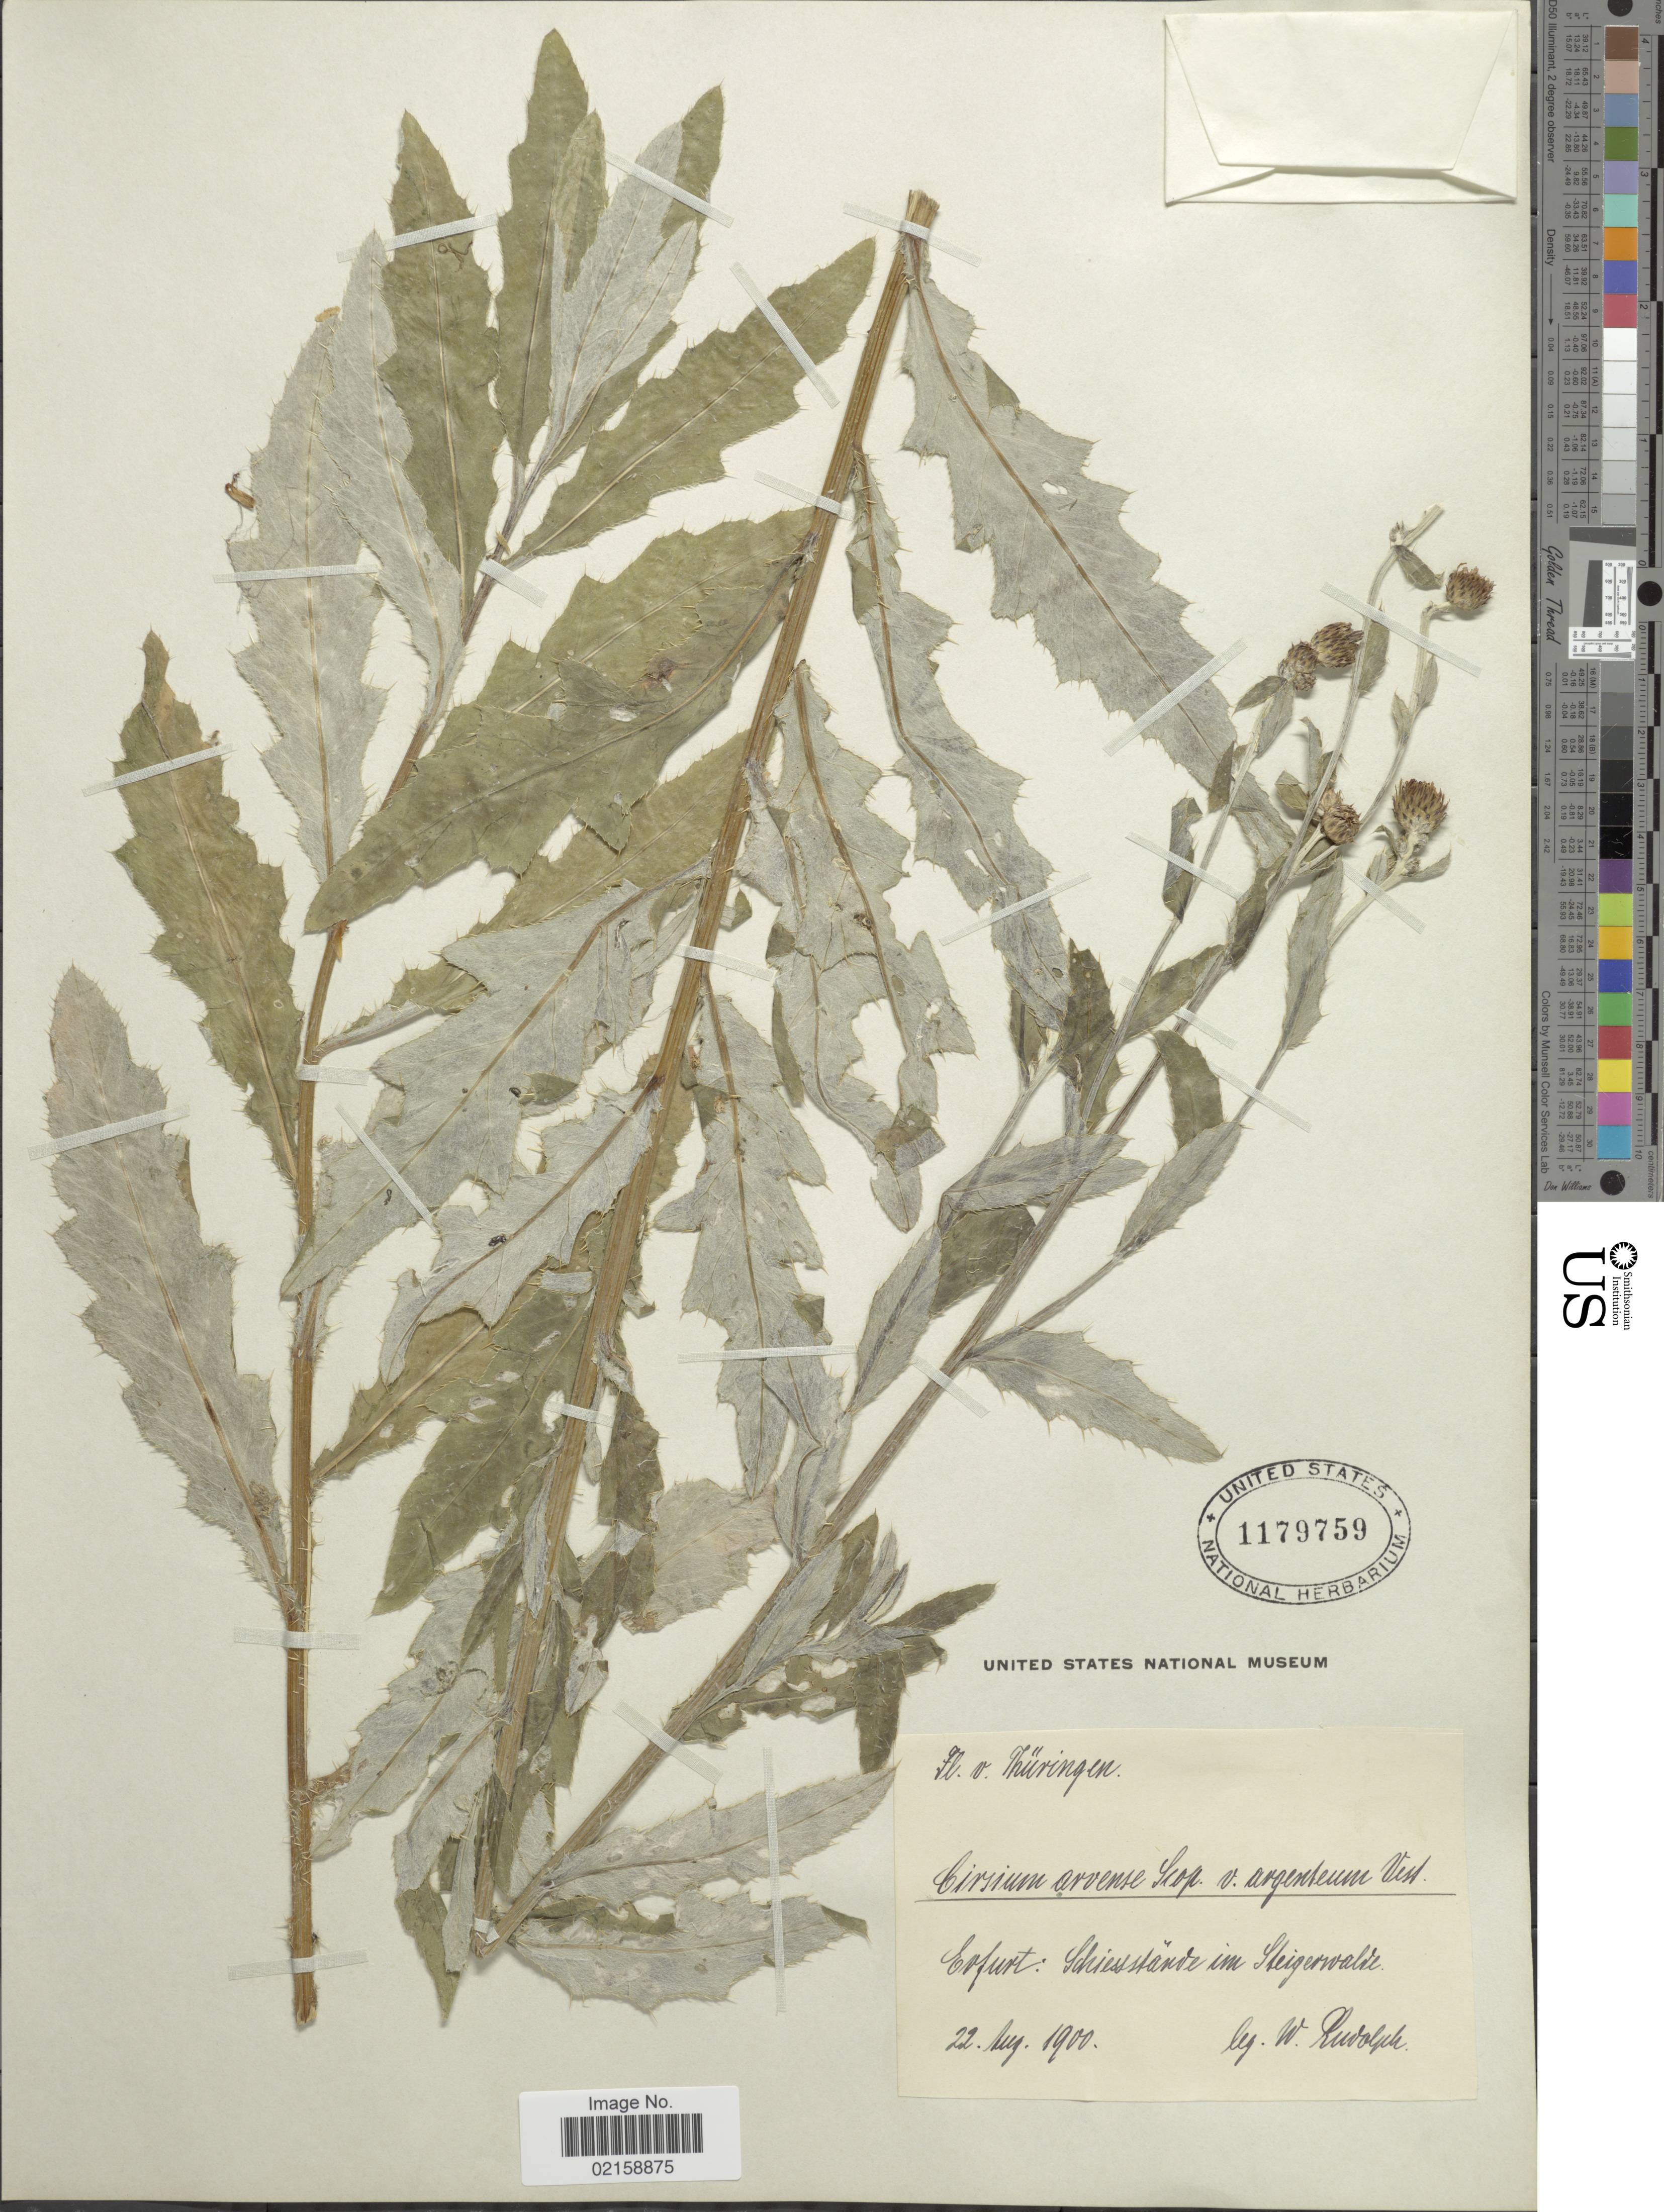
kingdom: Plantae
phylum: Tracheophyta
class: Magnoliopsida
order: Asterales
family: Asteraceae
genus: Cirsium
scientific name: Cirsium arvense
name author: (L.) Scop.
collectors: W. Rudolph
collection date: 1900-08-22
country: Germany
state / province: Thuringia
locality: Cofurt: Schiessstande im Steigerwaldz. [interpreted]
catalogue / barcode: US 1179759